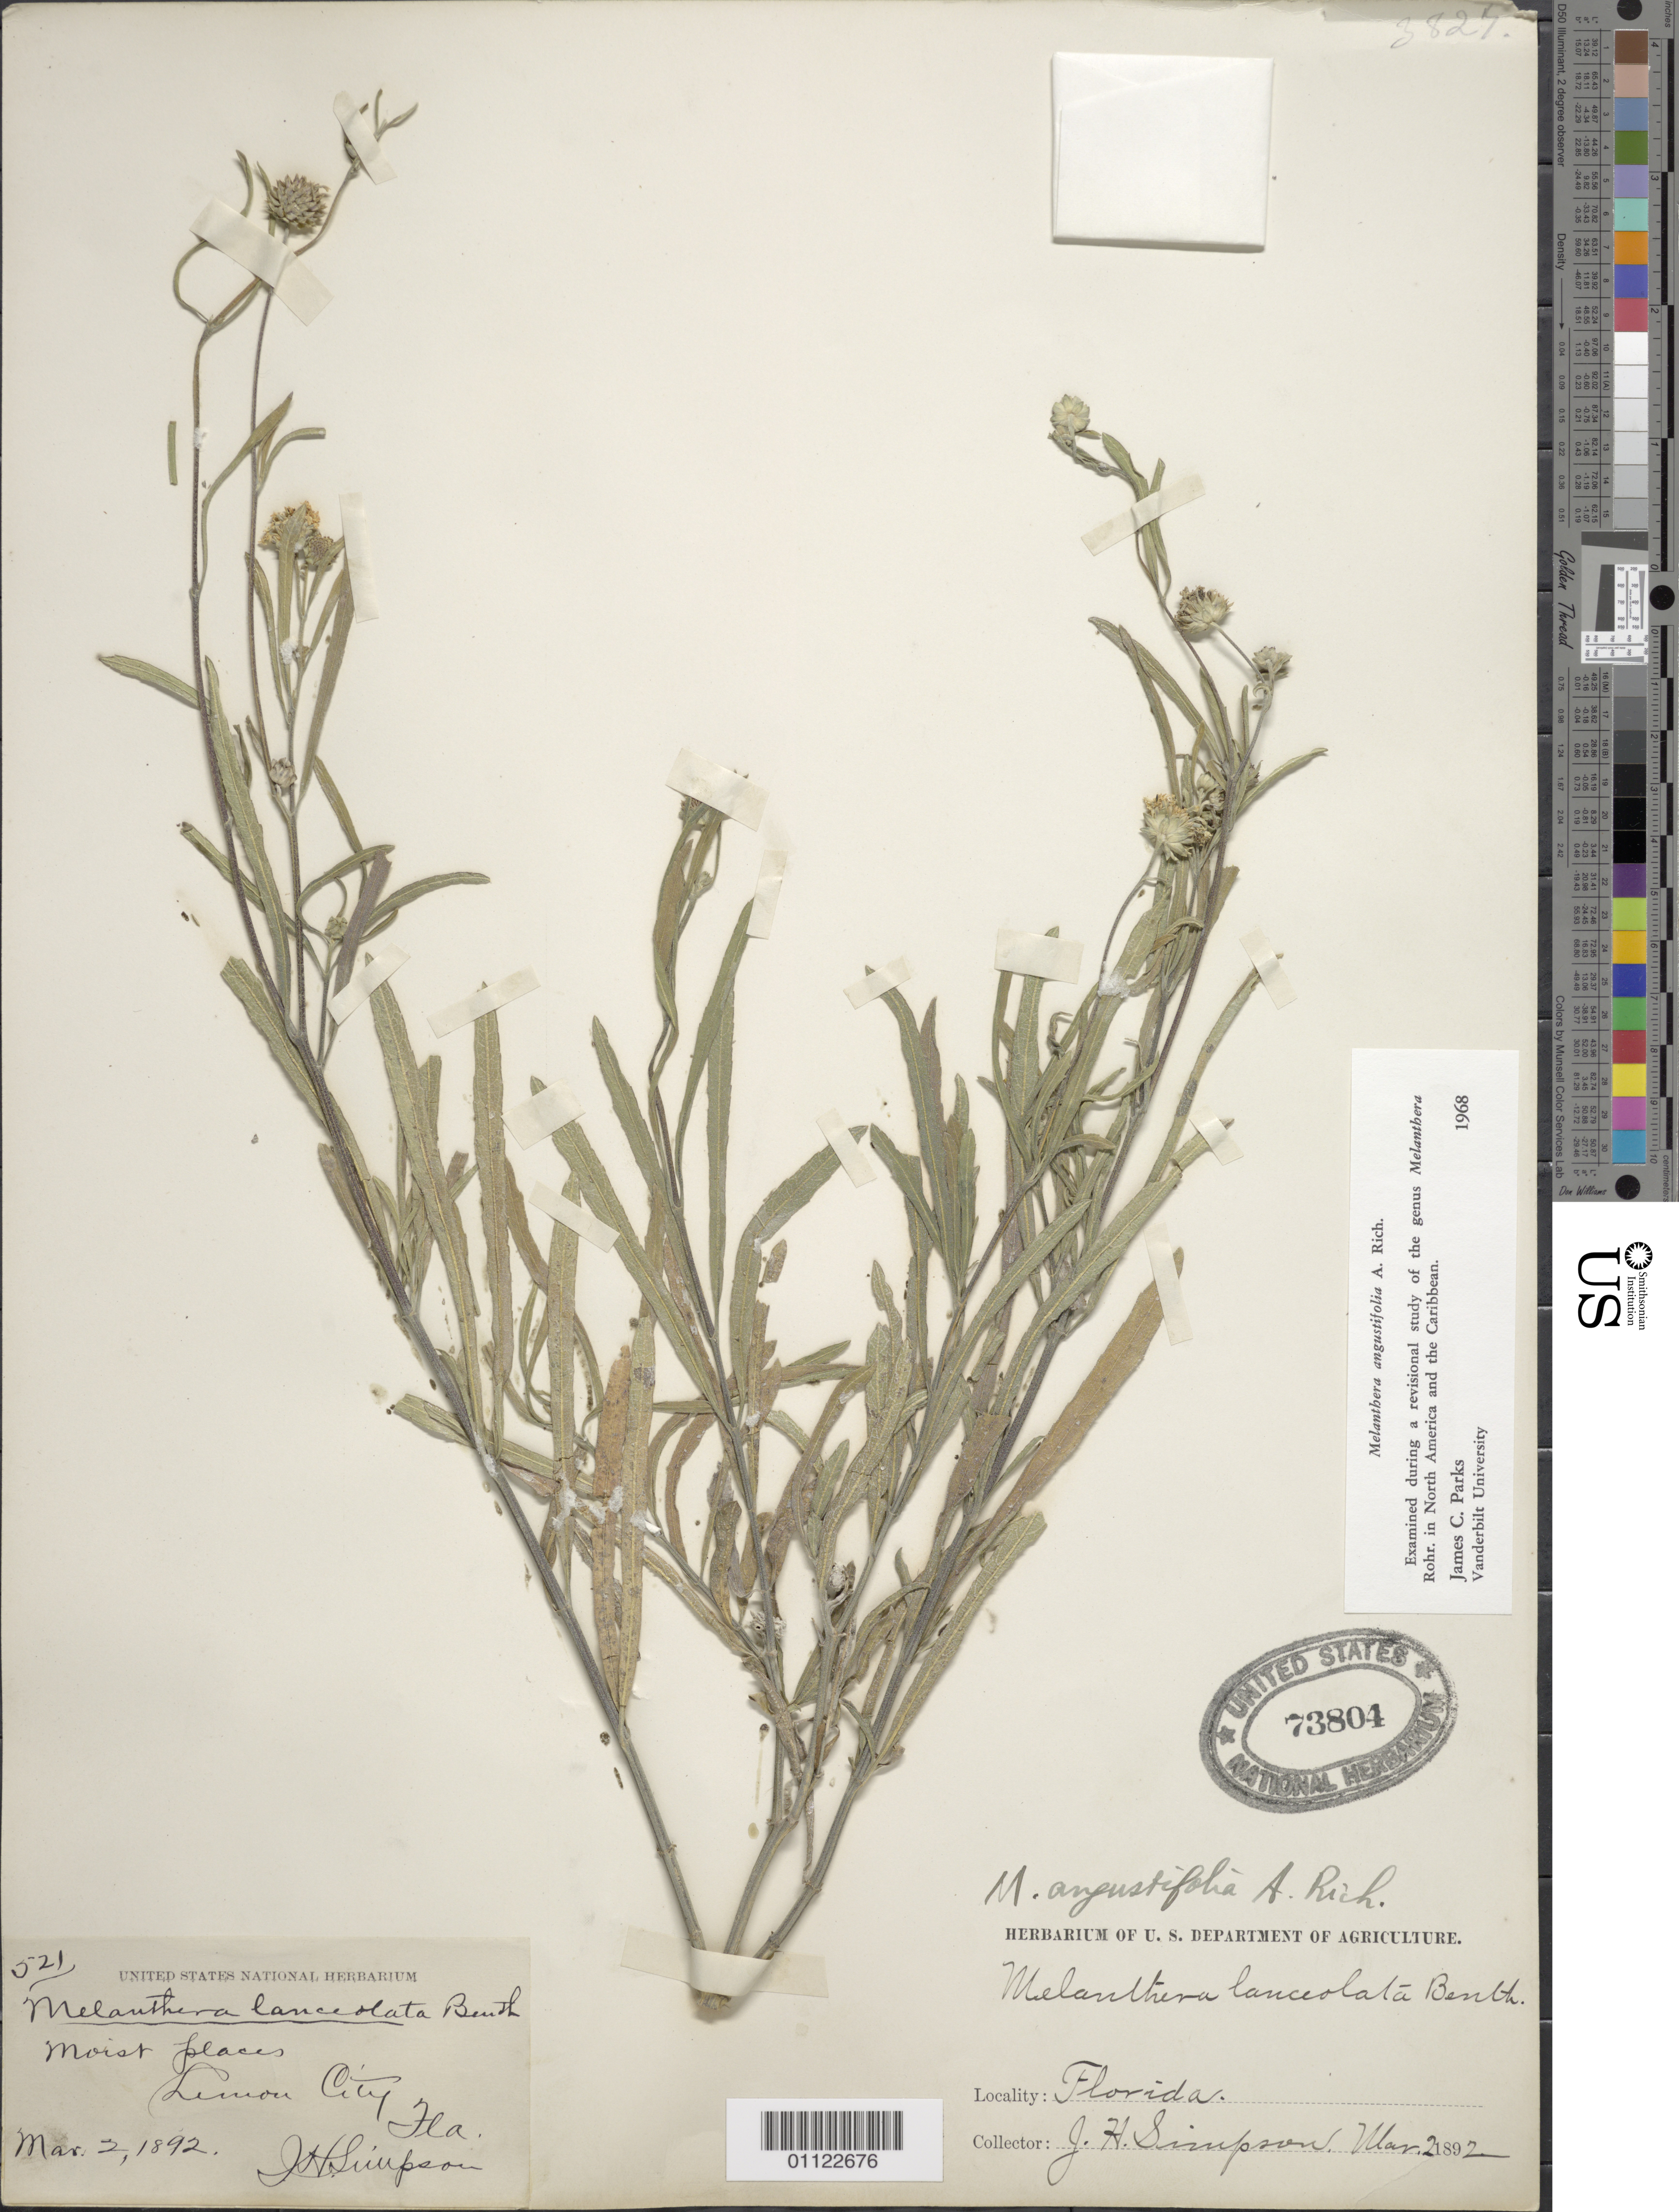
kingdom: Plantae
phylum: Tracheophyta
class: Magnoliopsida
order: Asterales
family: Asteraceae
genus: Melanthera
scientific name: Melanthera angustifolia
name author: A. Rich. in Sagra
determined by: Parks, J. C.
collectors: J. H. Simpson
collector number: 521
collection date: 1892-03-02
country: United States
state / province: Florida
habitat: moist places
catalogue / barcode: US 73804